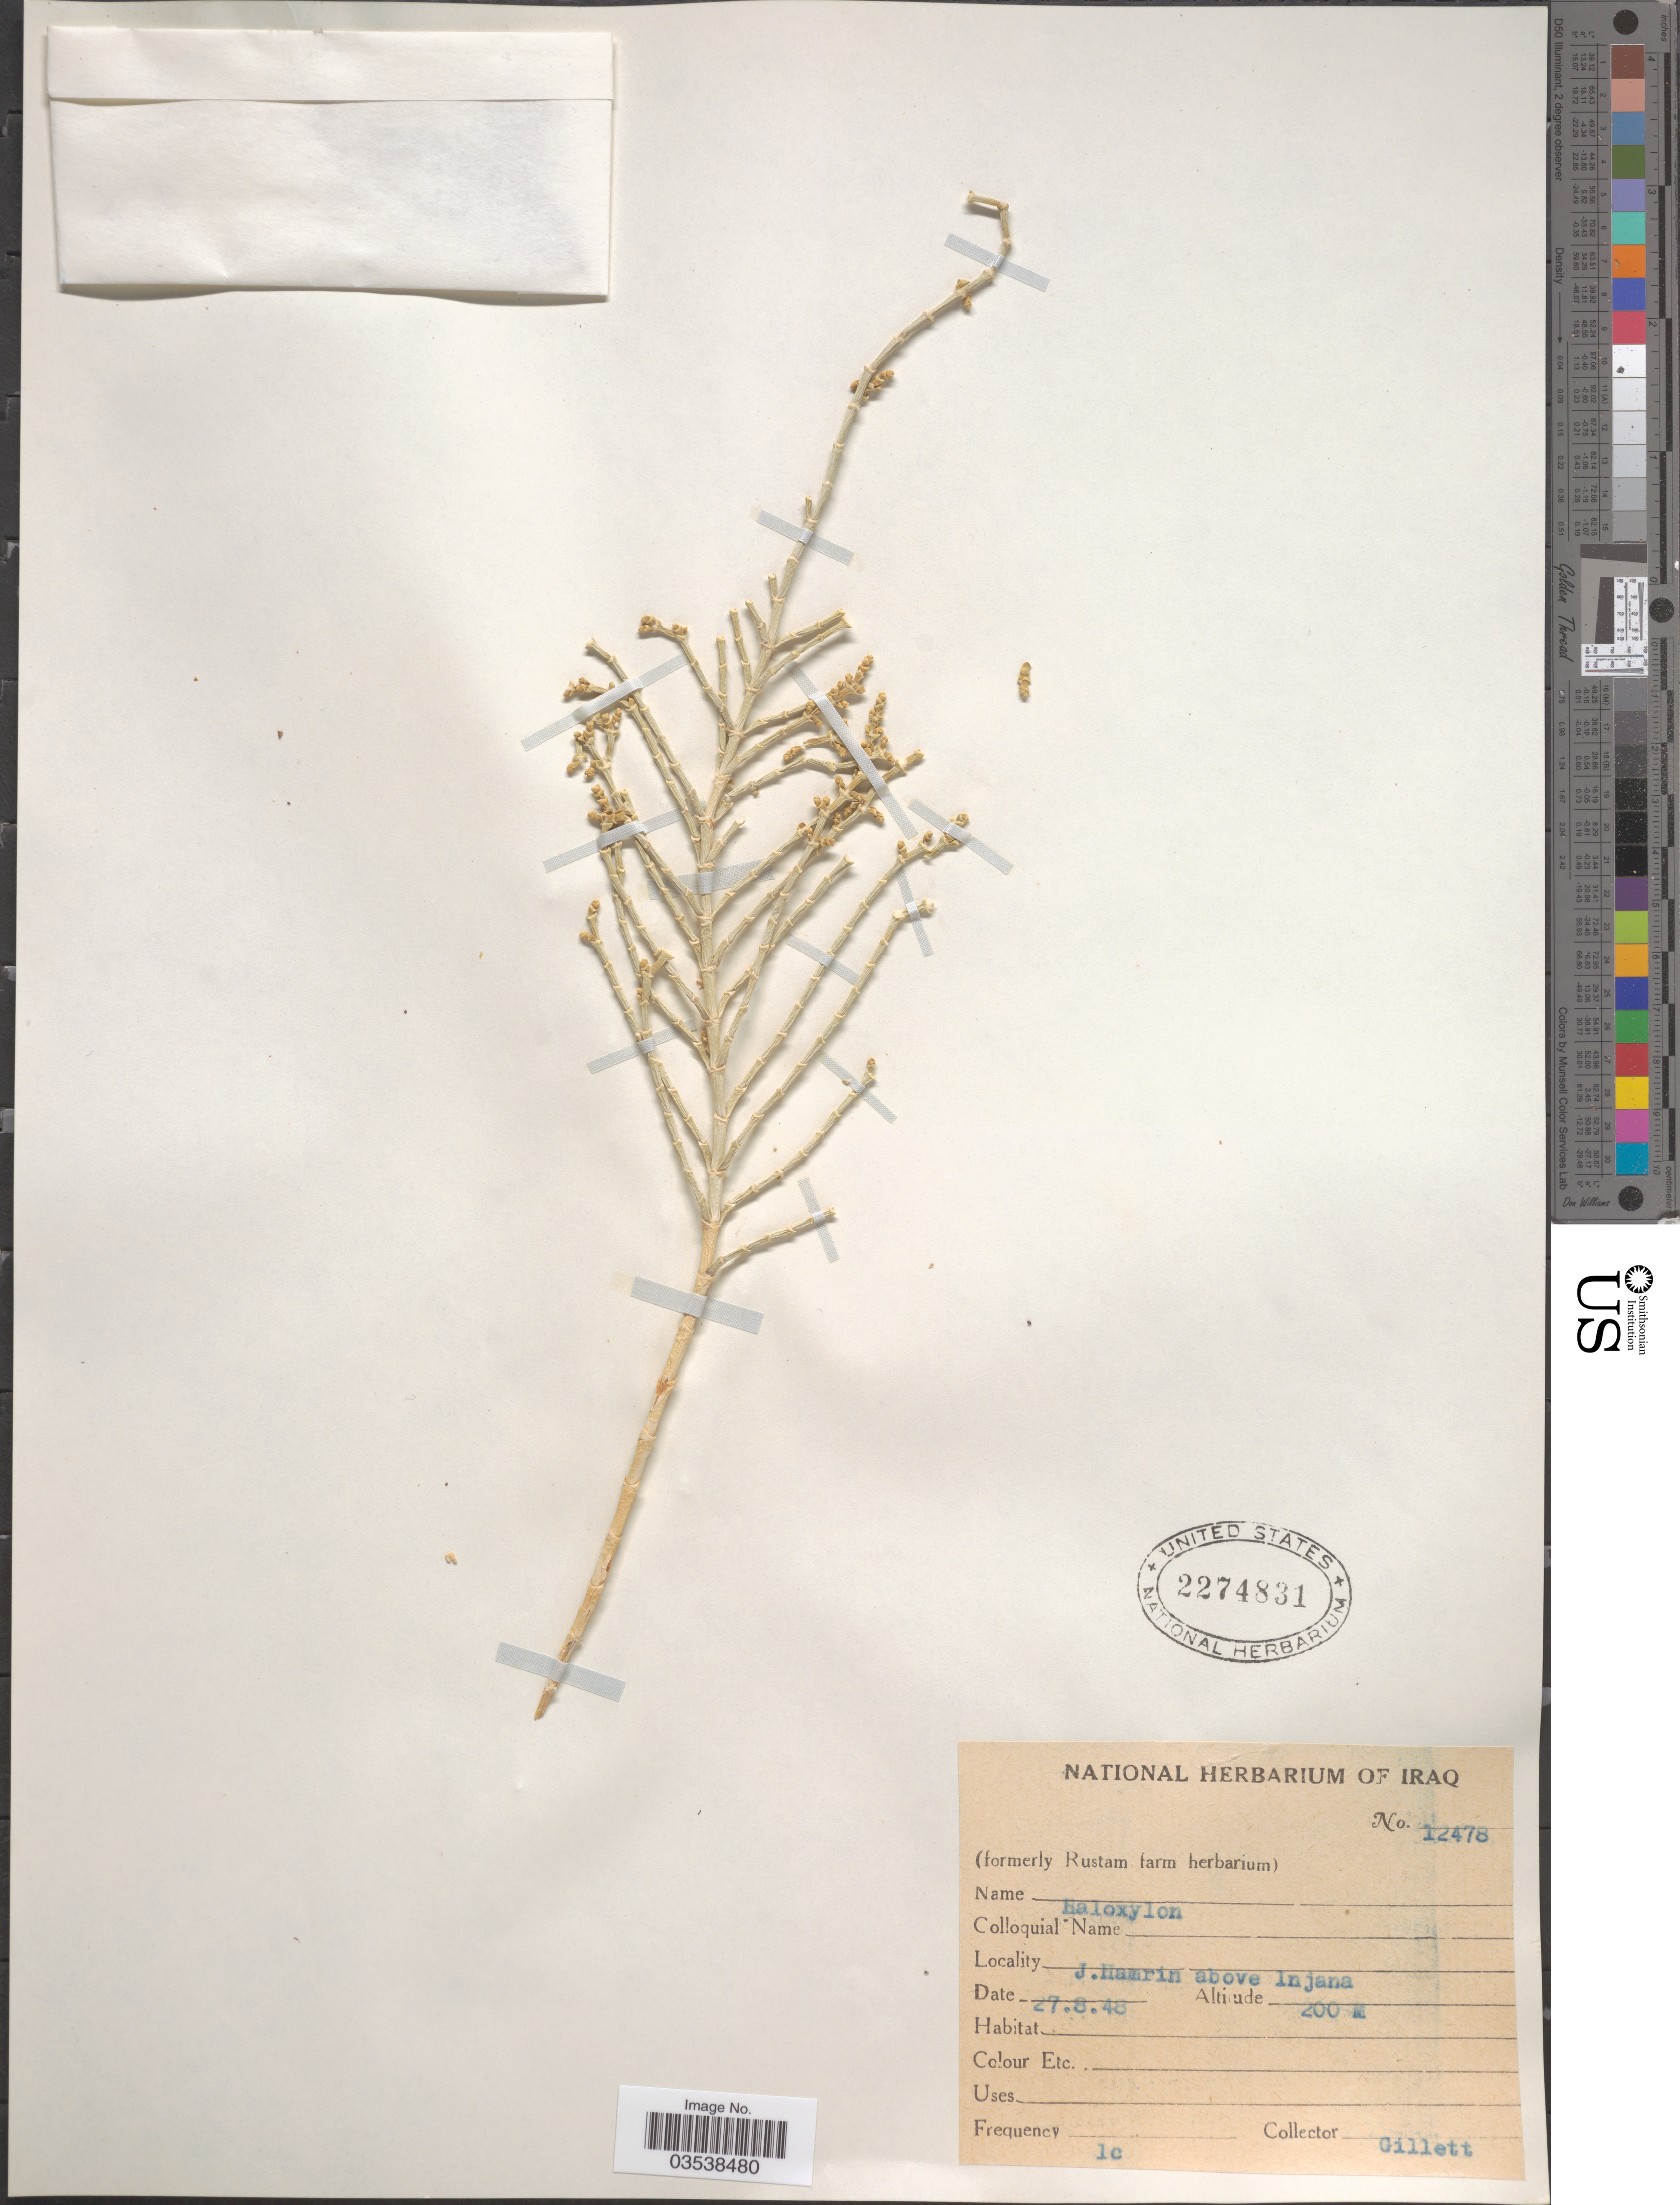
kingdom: Plantae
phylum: Tracheophyta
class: Magnoliopsida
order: Caryophyllales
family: Amaranthaceae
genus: Haloxylon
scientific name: Haloxylon sp.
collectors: Gillett, --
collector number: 12478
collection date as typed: Transcribed d/m/y: 27/8/48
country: Iraq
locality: J. Hamrin above Injana.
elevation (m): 200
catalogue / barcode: US 2274831